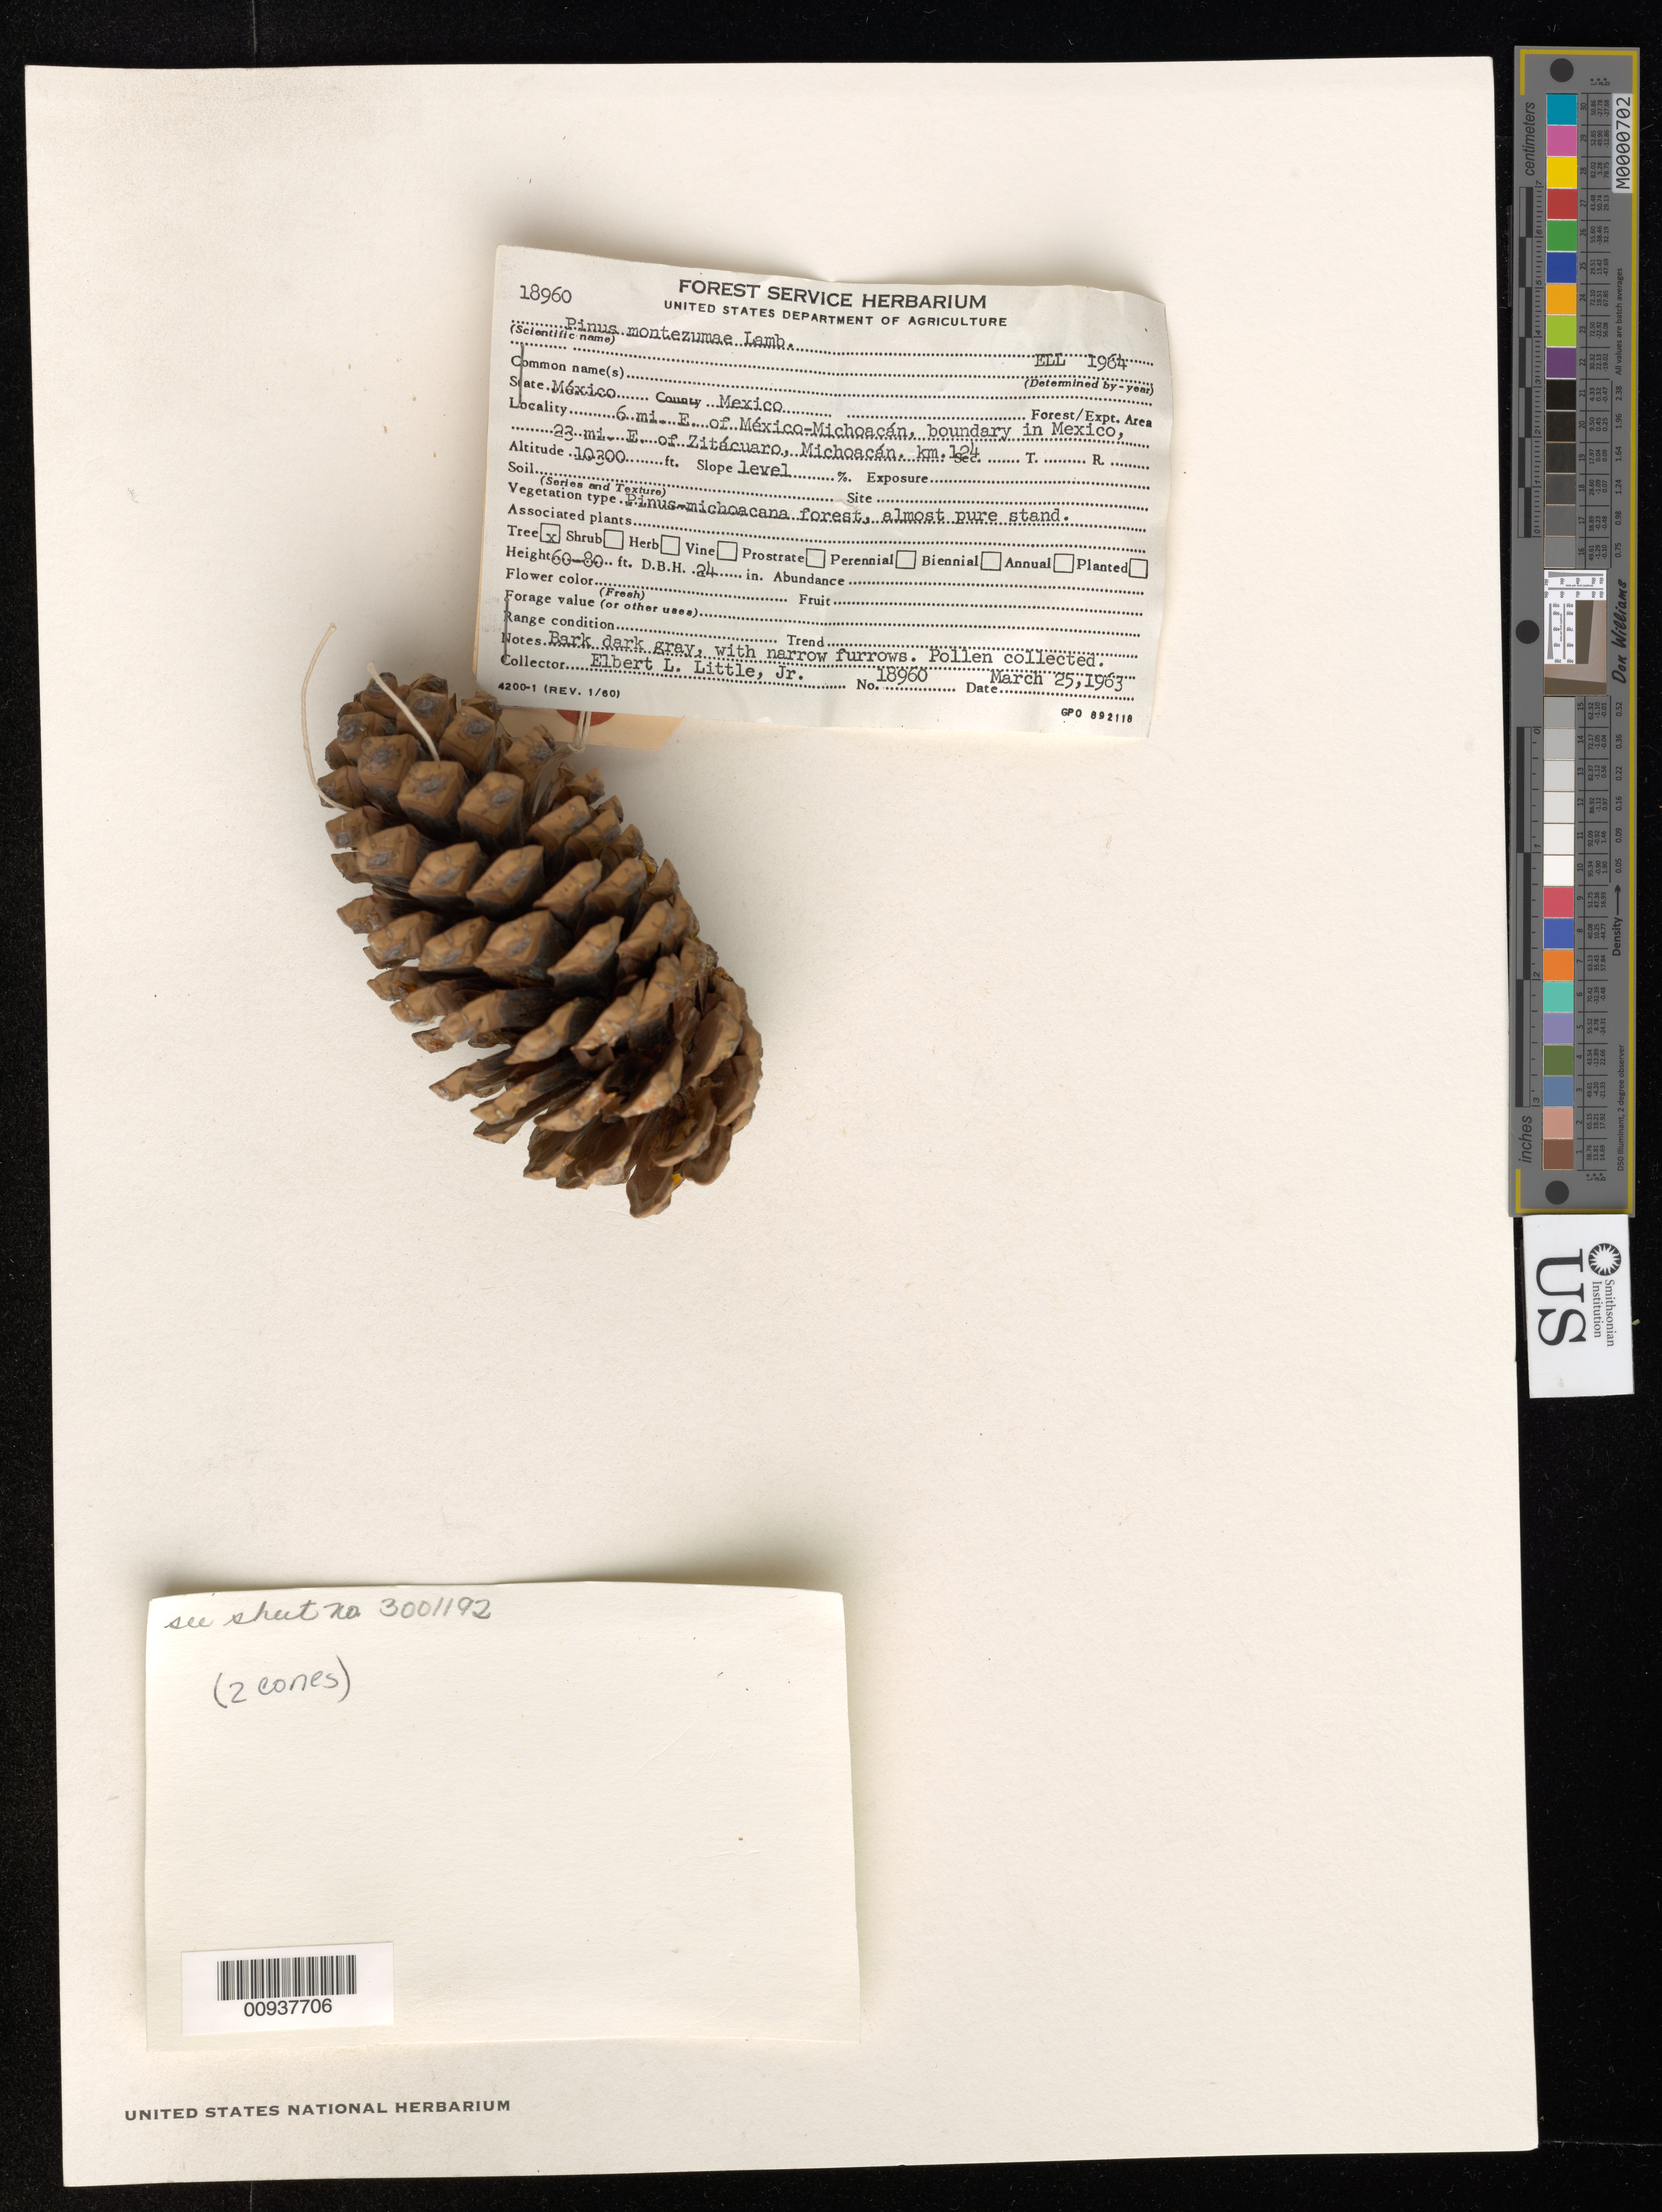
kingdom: Plantae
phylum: Tracheophyta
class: Pinopsida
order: Pinales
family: Pinaceae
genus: Pinus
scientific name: Pinus montezumae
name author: Lamb.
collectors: E. L. Little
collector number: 18960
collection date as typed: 25 Mar 1963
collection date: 1963-03-25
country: Mexico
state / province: México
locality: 6 mi. E of México-Michoacán boundary in México, 23 mi. E of Zitácuaro, Michoacán, km 124.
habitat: Pinus michoacana forest, almost pure stand. Slope level.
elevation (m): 3139